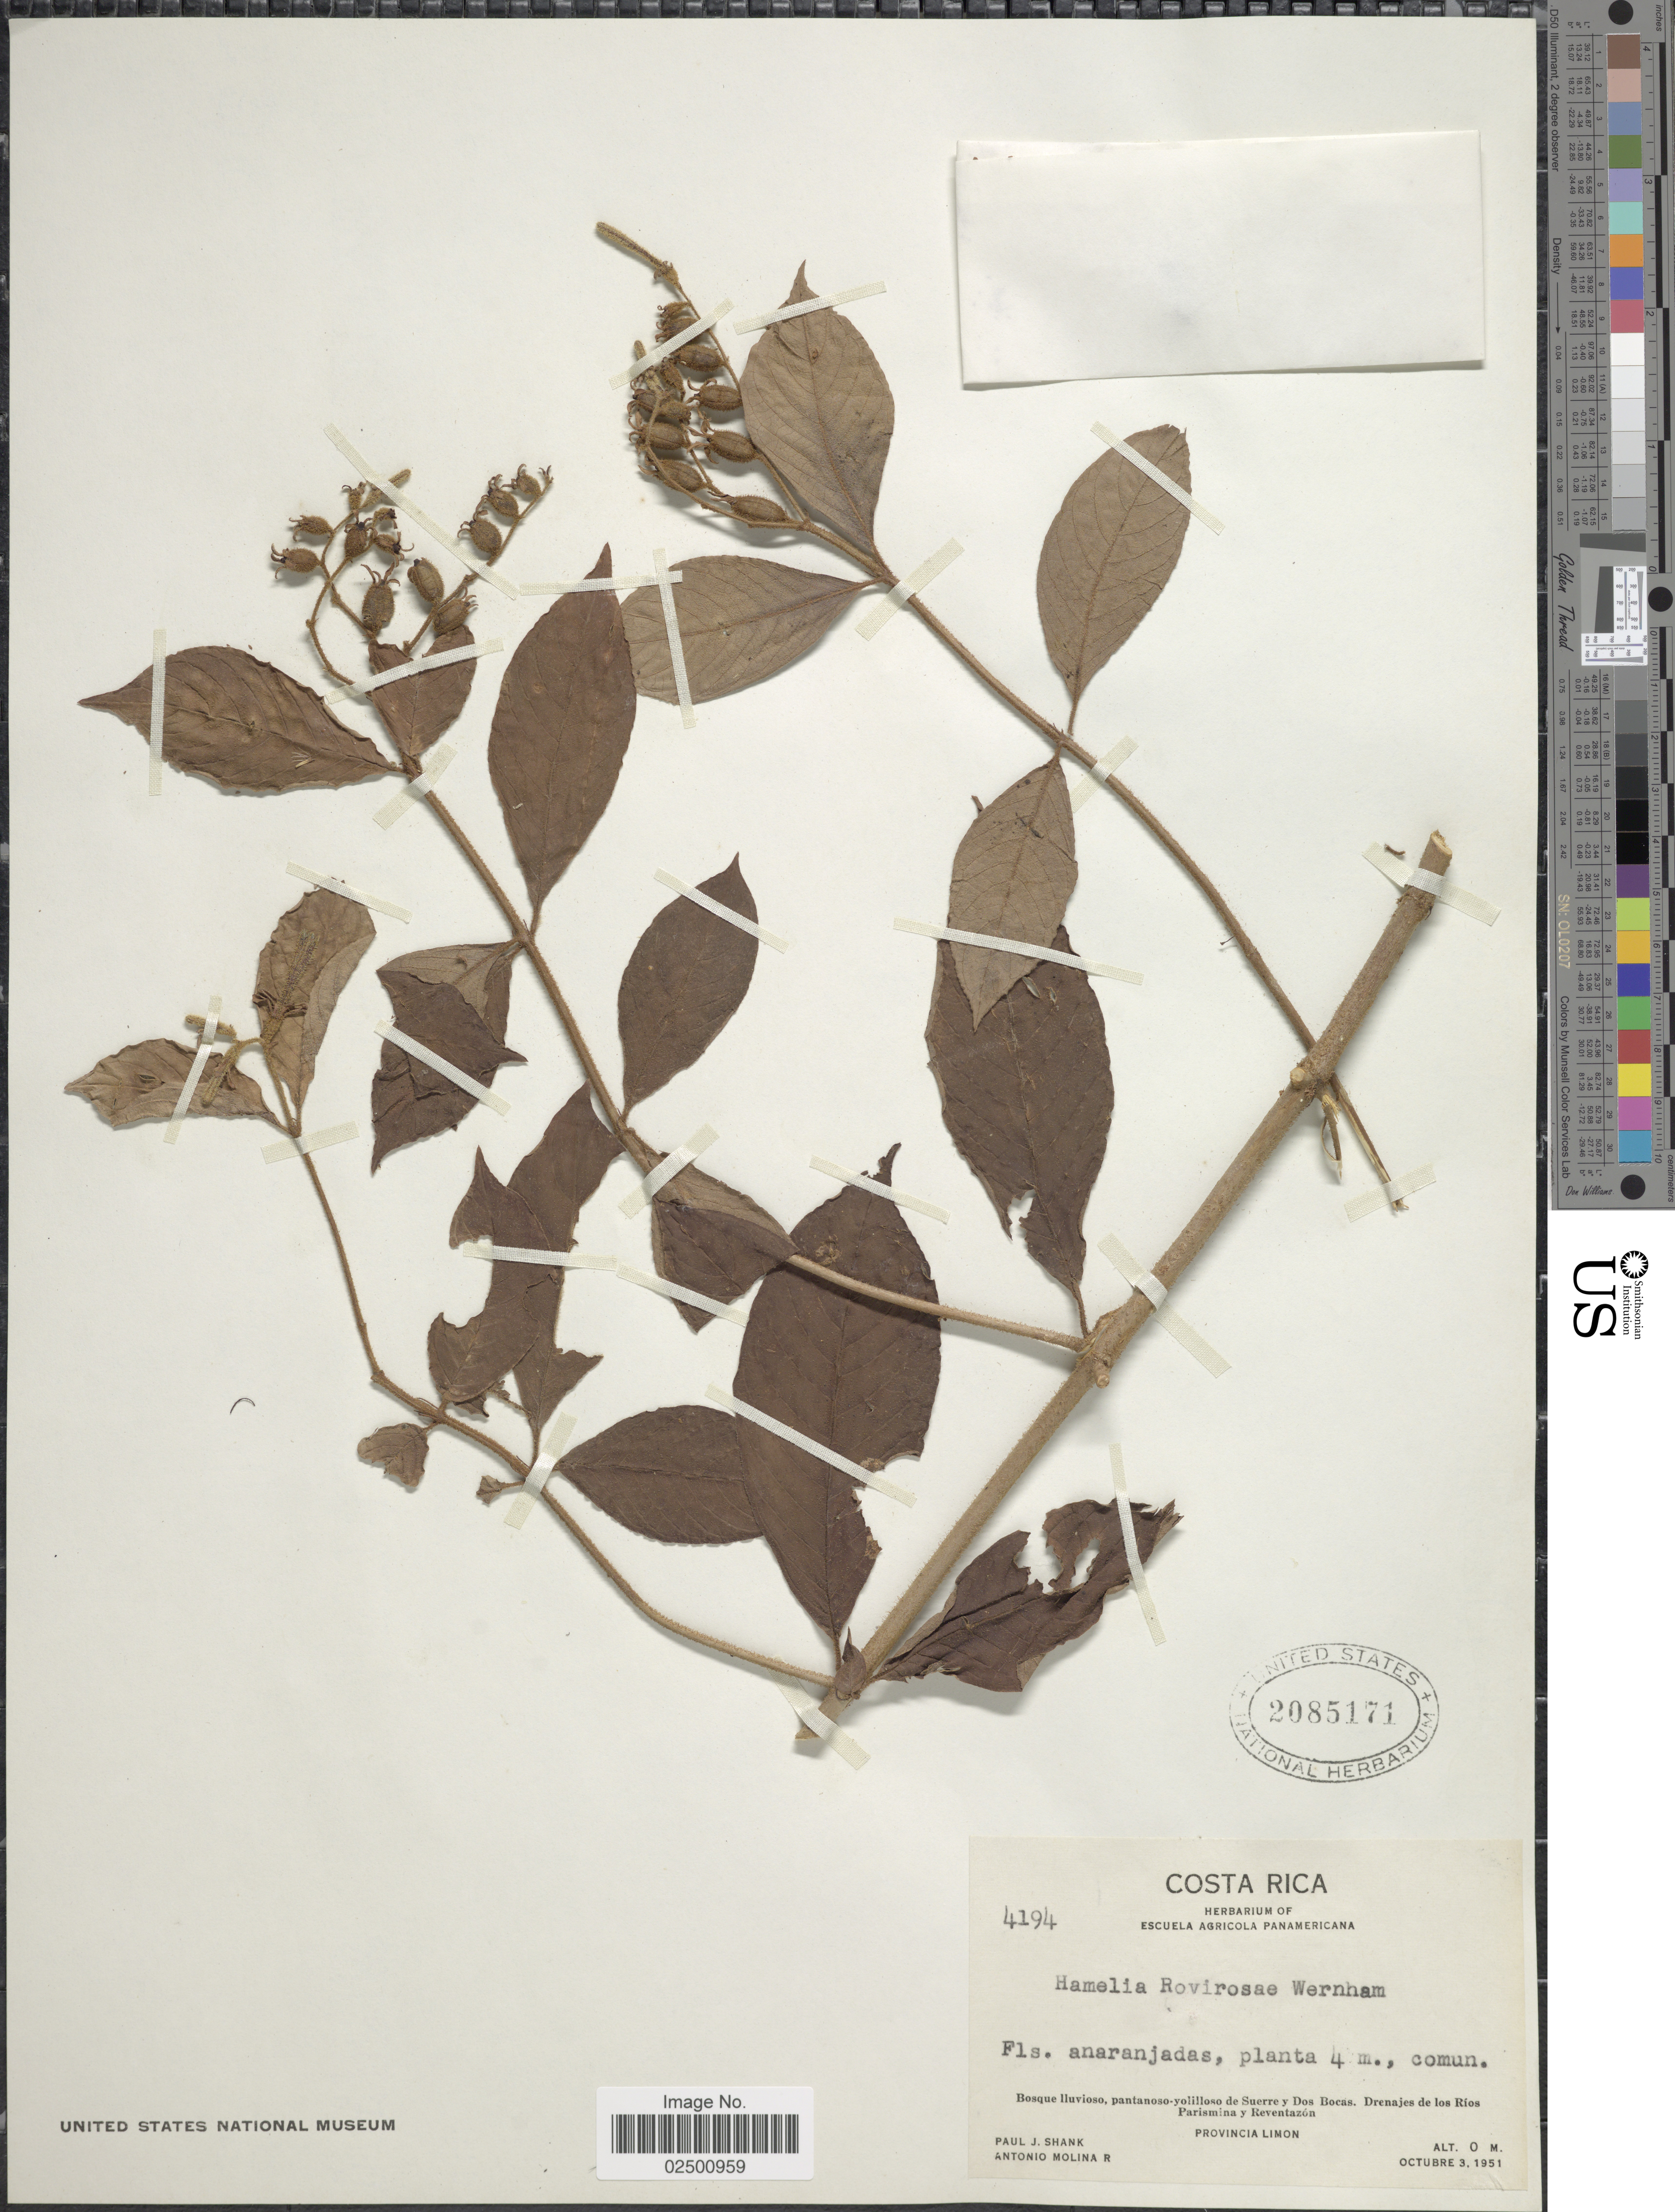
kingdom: Plantae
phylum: Tracheophyta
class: Magnoliopsida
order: Gentianales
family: Rubiaceae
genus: Hamelia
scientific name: Hamelia rovirosae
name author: Wernham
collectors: P. J. Shank & A. Molina R.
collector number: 4194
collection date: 1951-10-03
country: Costa Rica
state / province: Limón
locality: Bosque lluvioso, pantanoso-yolilloso de Suerre y Dos Bocas. Drenajas de los Rios Parismina y Reventazon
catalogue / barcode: US 2085171